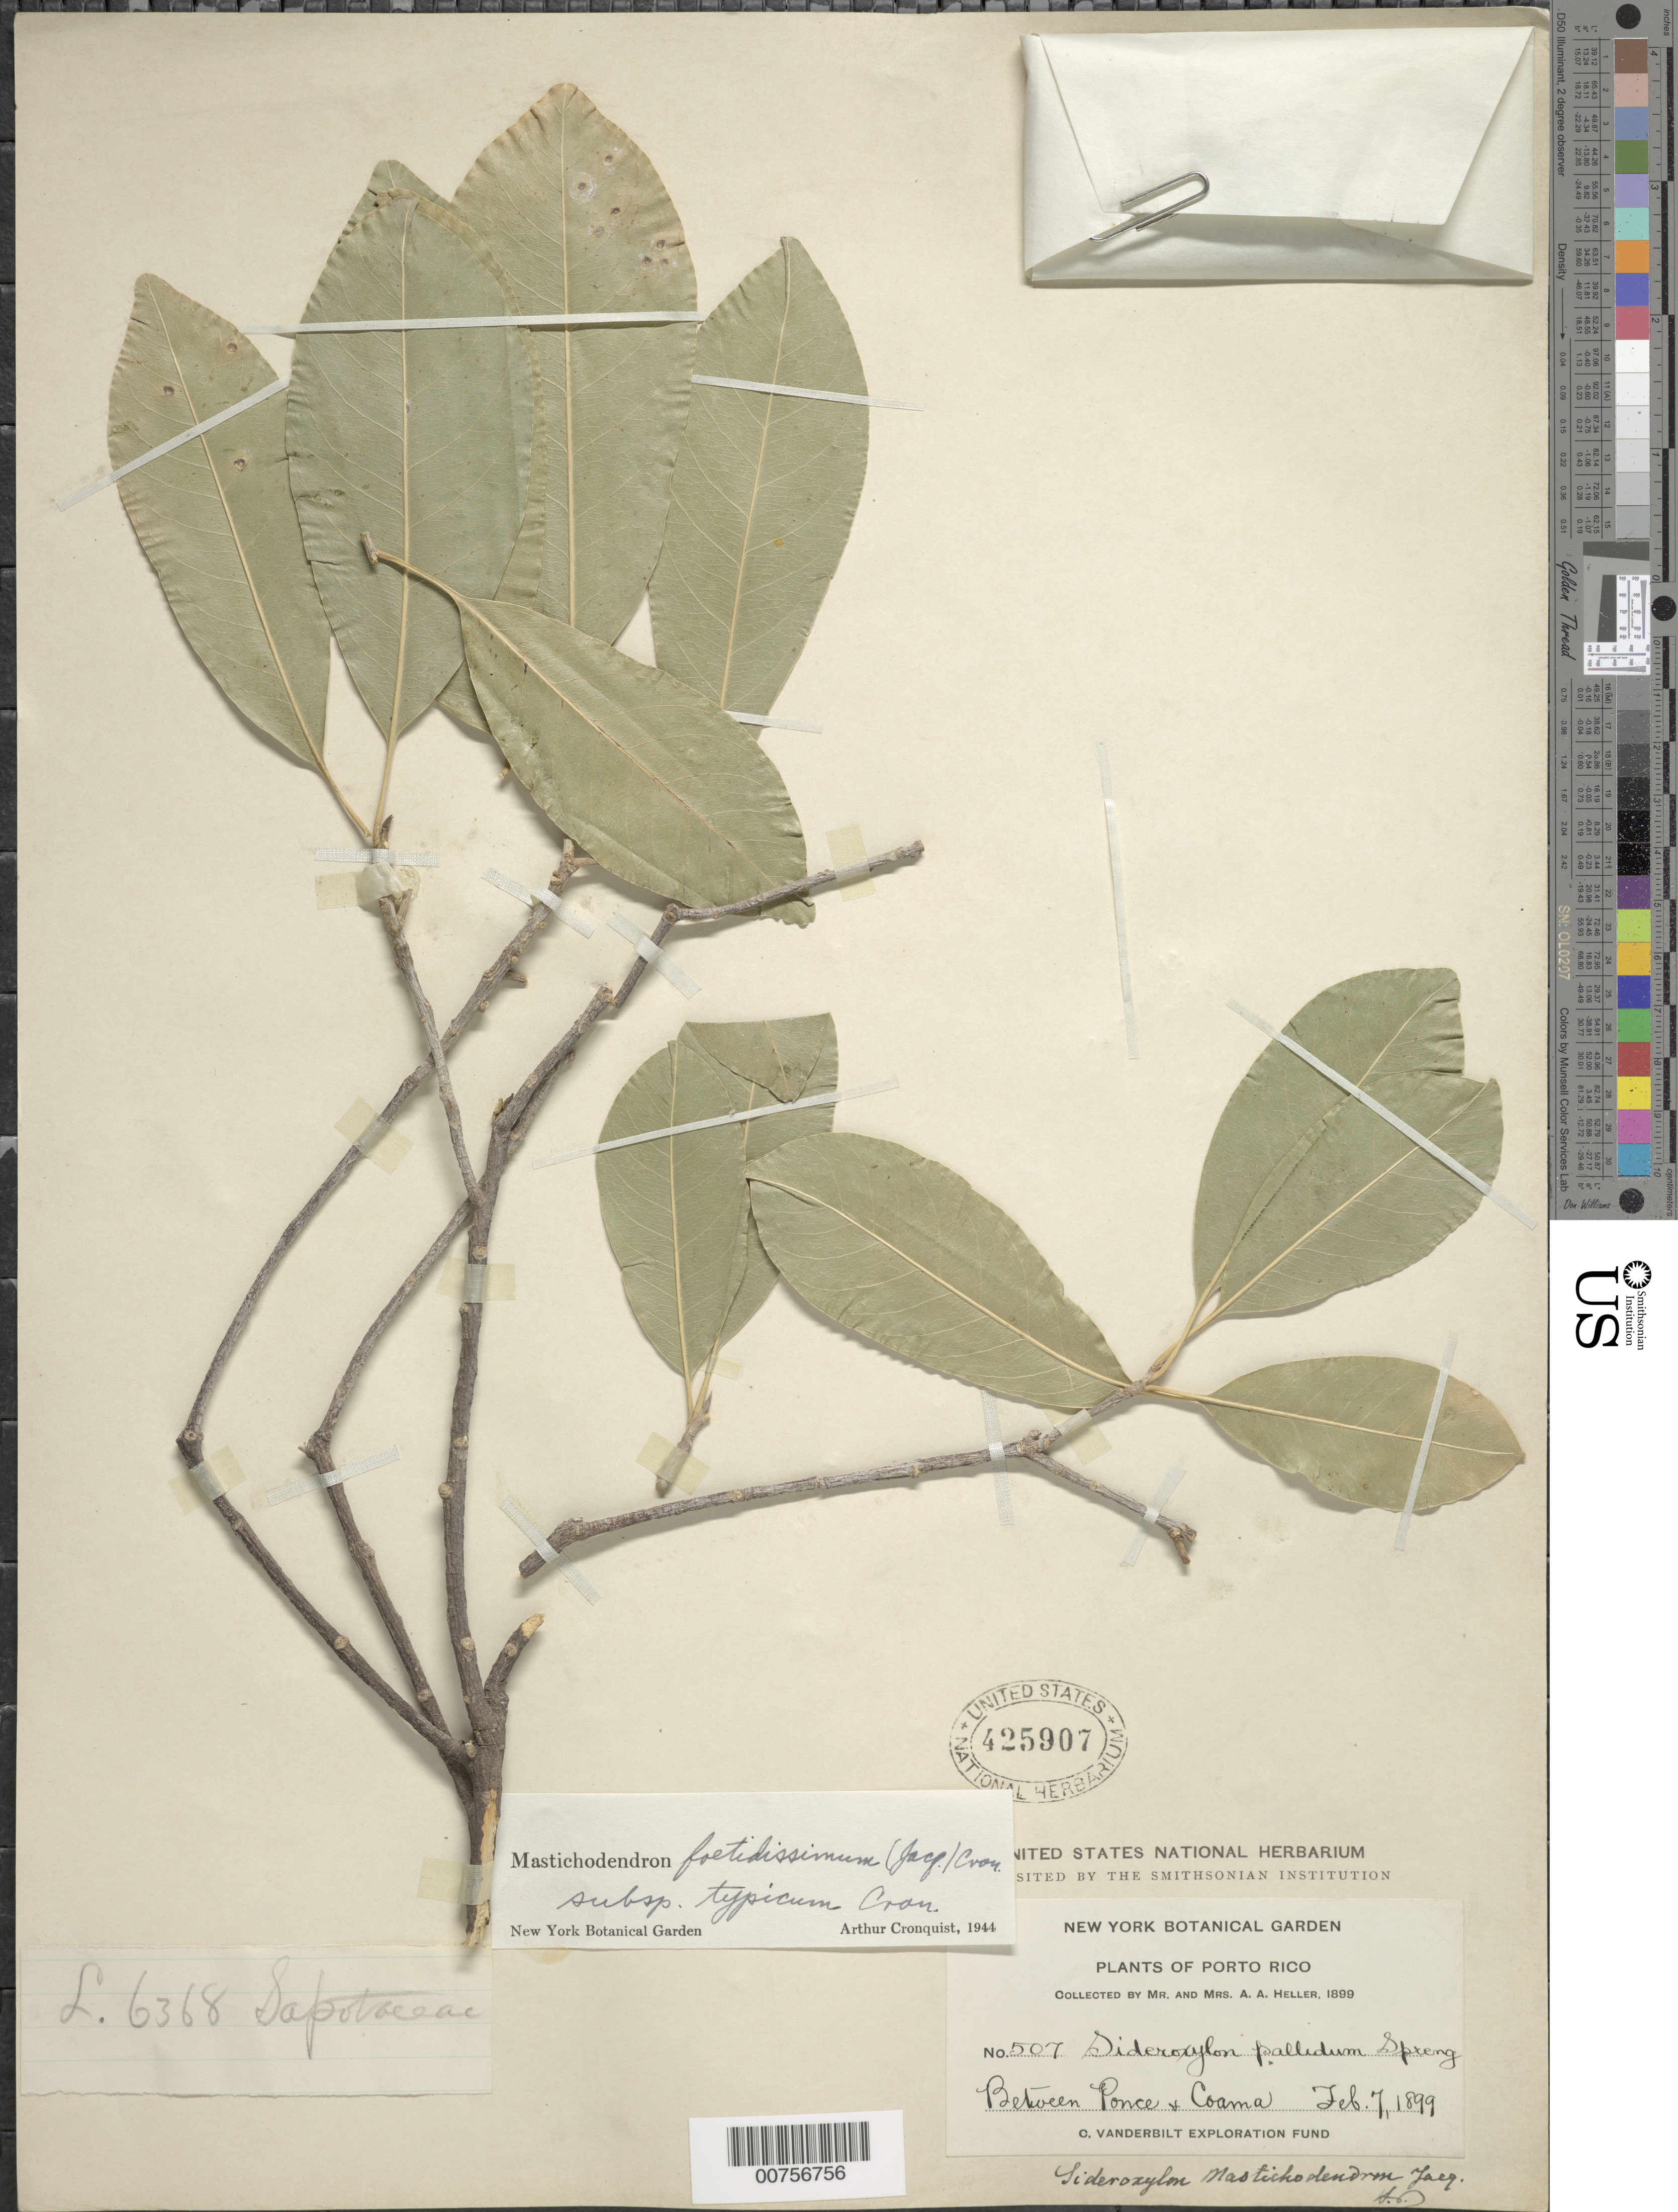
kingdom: Plantae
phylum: Tracheophyta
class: Magnoliopsida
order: Ericales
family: Sapotaceae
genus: Sideroxylon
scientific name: Sideroxylon foetidissimum subsp. foetidissimum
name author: Jacq.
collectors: A. A. Heller & E. G. Heller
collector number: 507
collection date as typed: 07 Feb 1899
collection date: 1899-02-07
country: Puerto Rico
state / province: Ponce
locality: Between Ponce and Coamo.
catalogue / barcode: US 425907